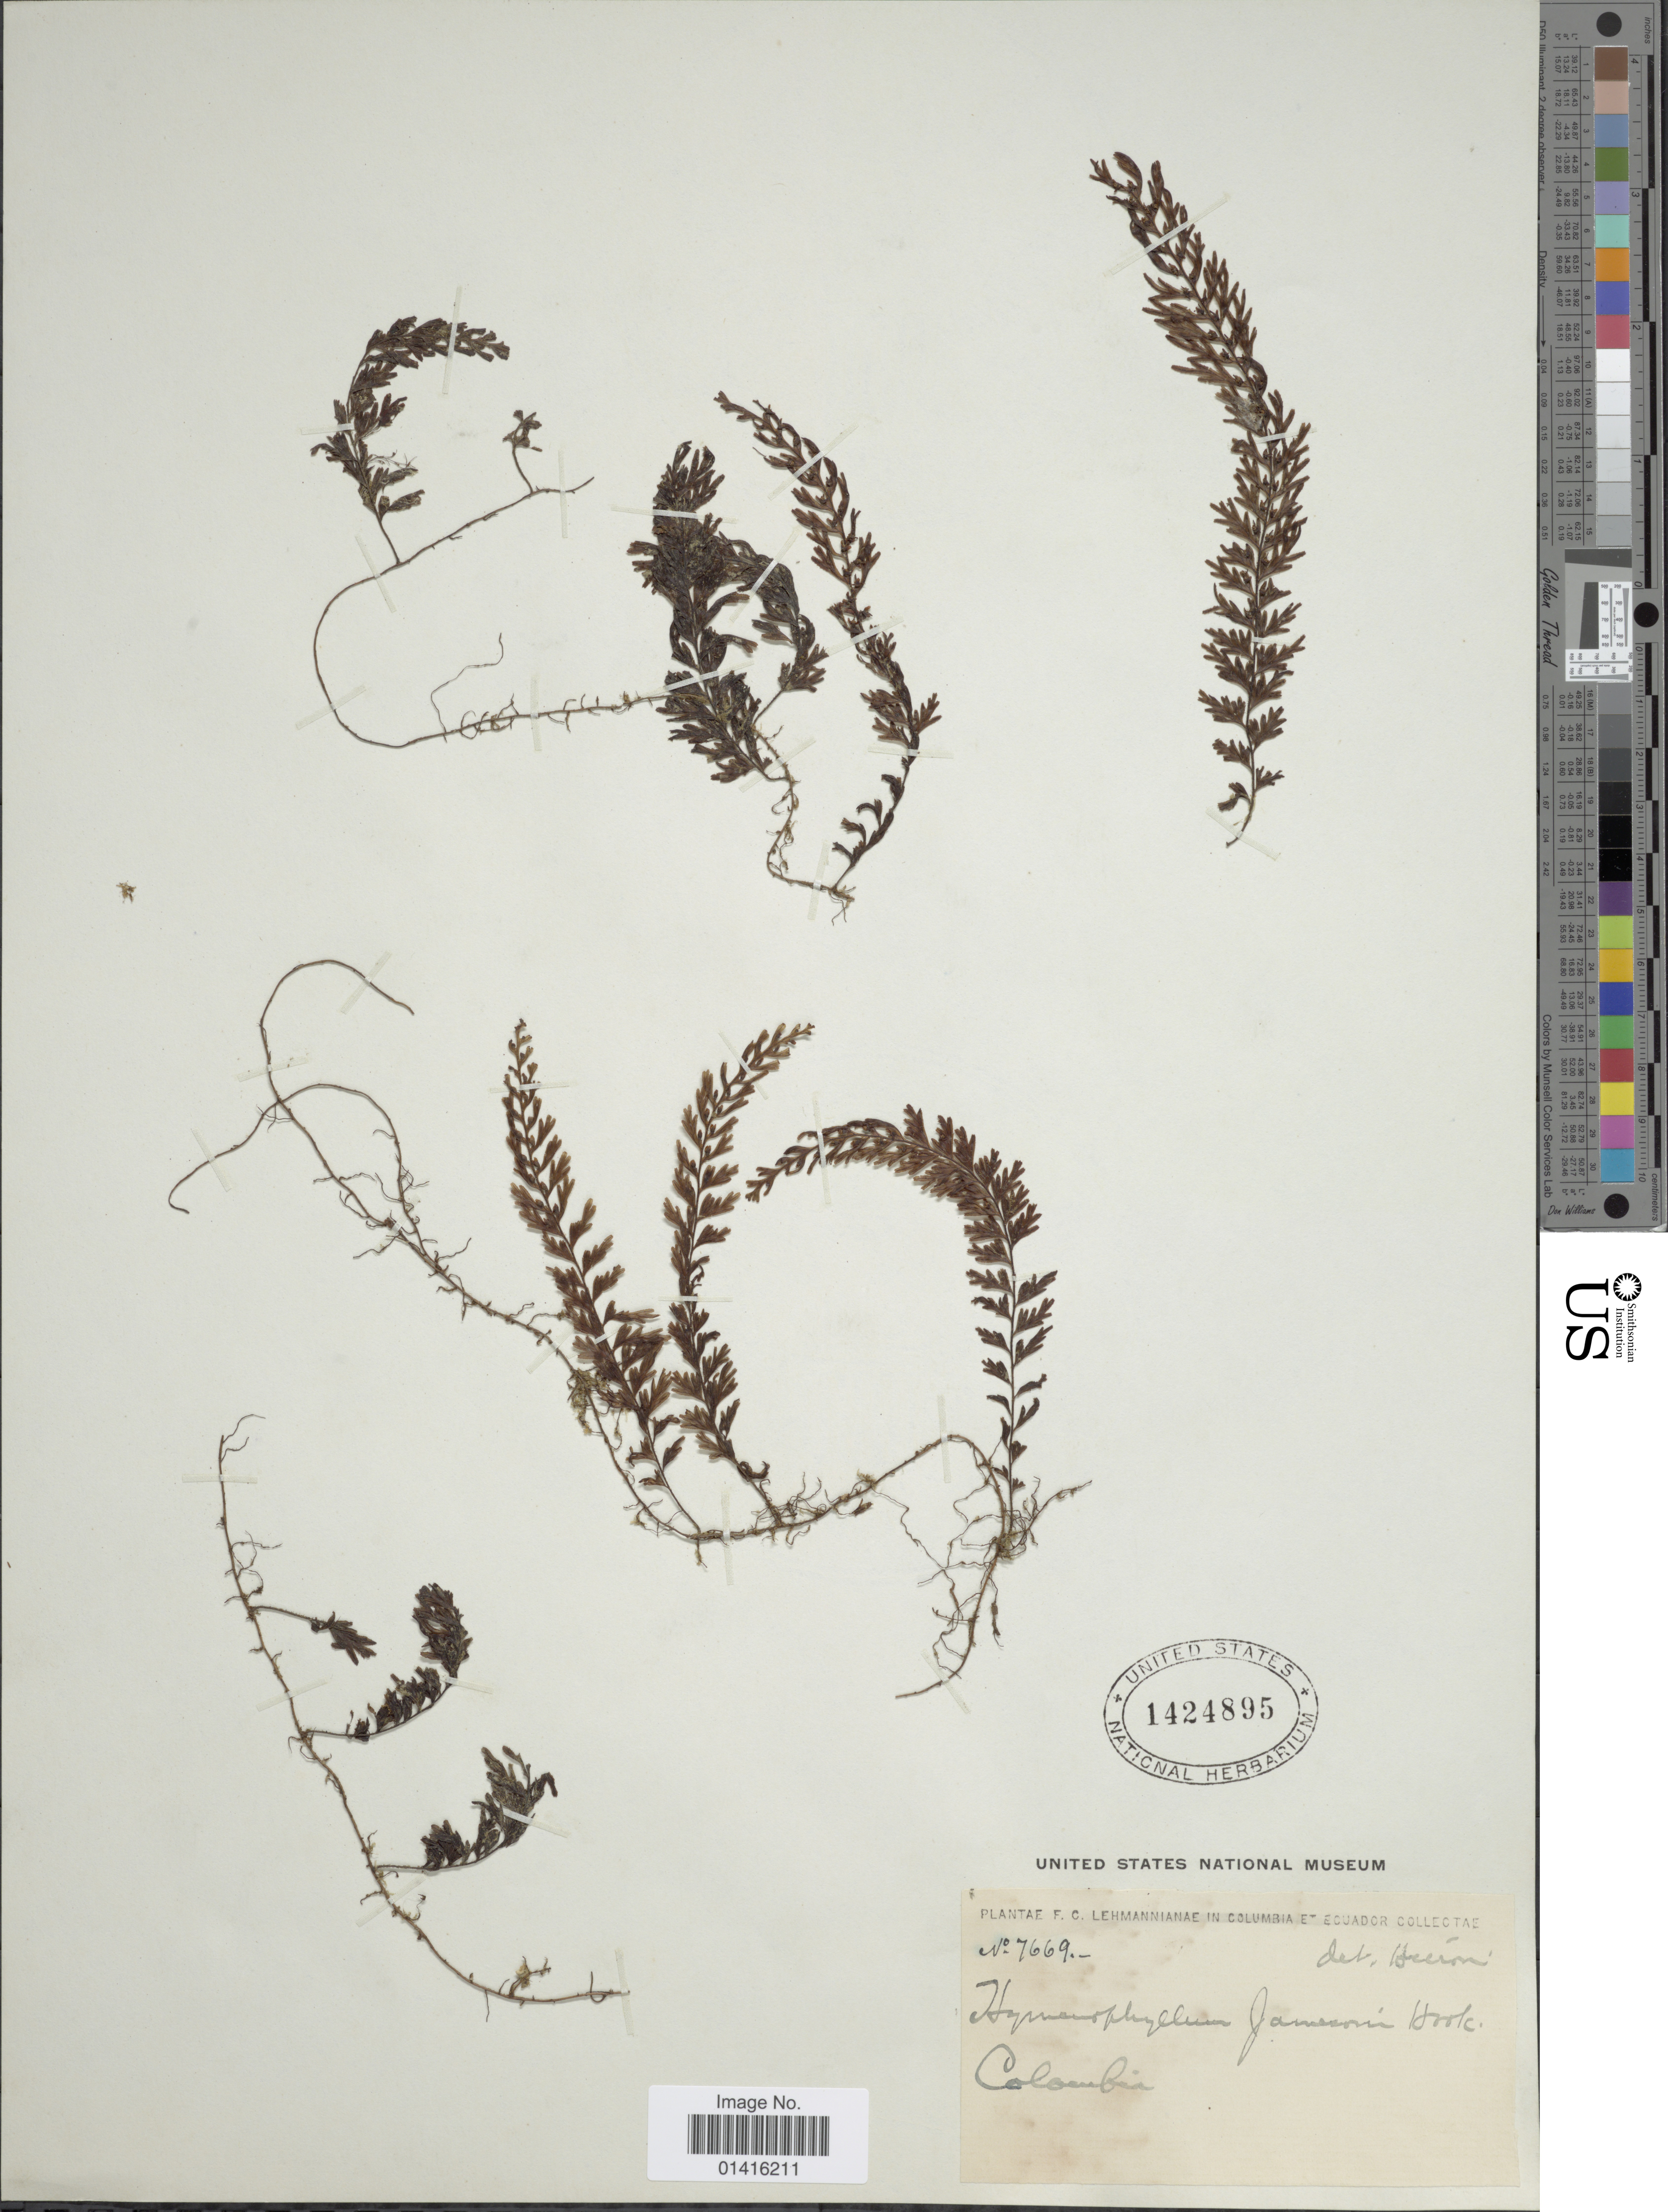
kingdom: Plantae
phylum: Tracheophyta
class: Polypodiopsida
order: Hymenophyllales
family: Hymenophyllaceae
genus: Hymenophyllum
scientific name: Hymenophyllum jamesonii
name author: Hook.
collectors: F. C. Lehmann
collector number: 7669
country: Colombia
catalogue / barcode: US 1424895